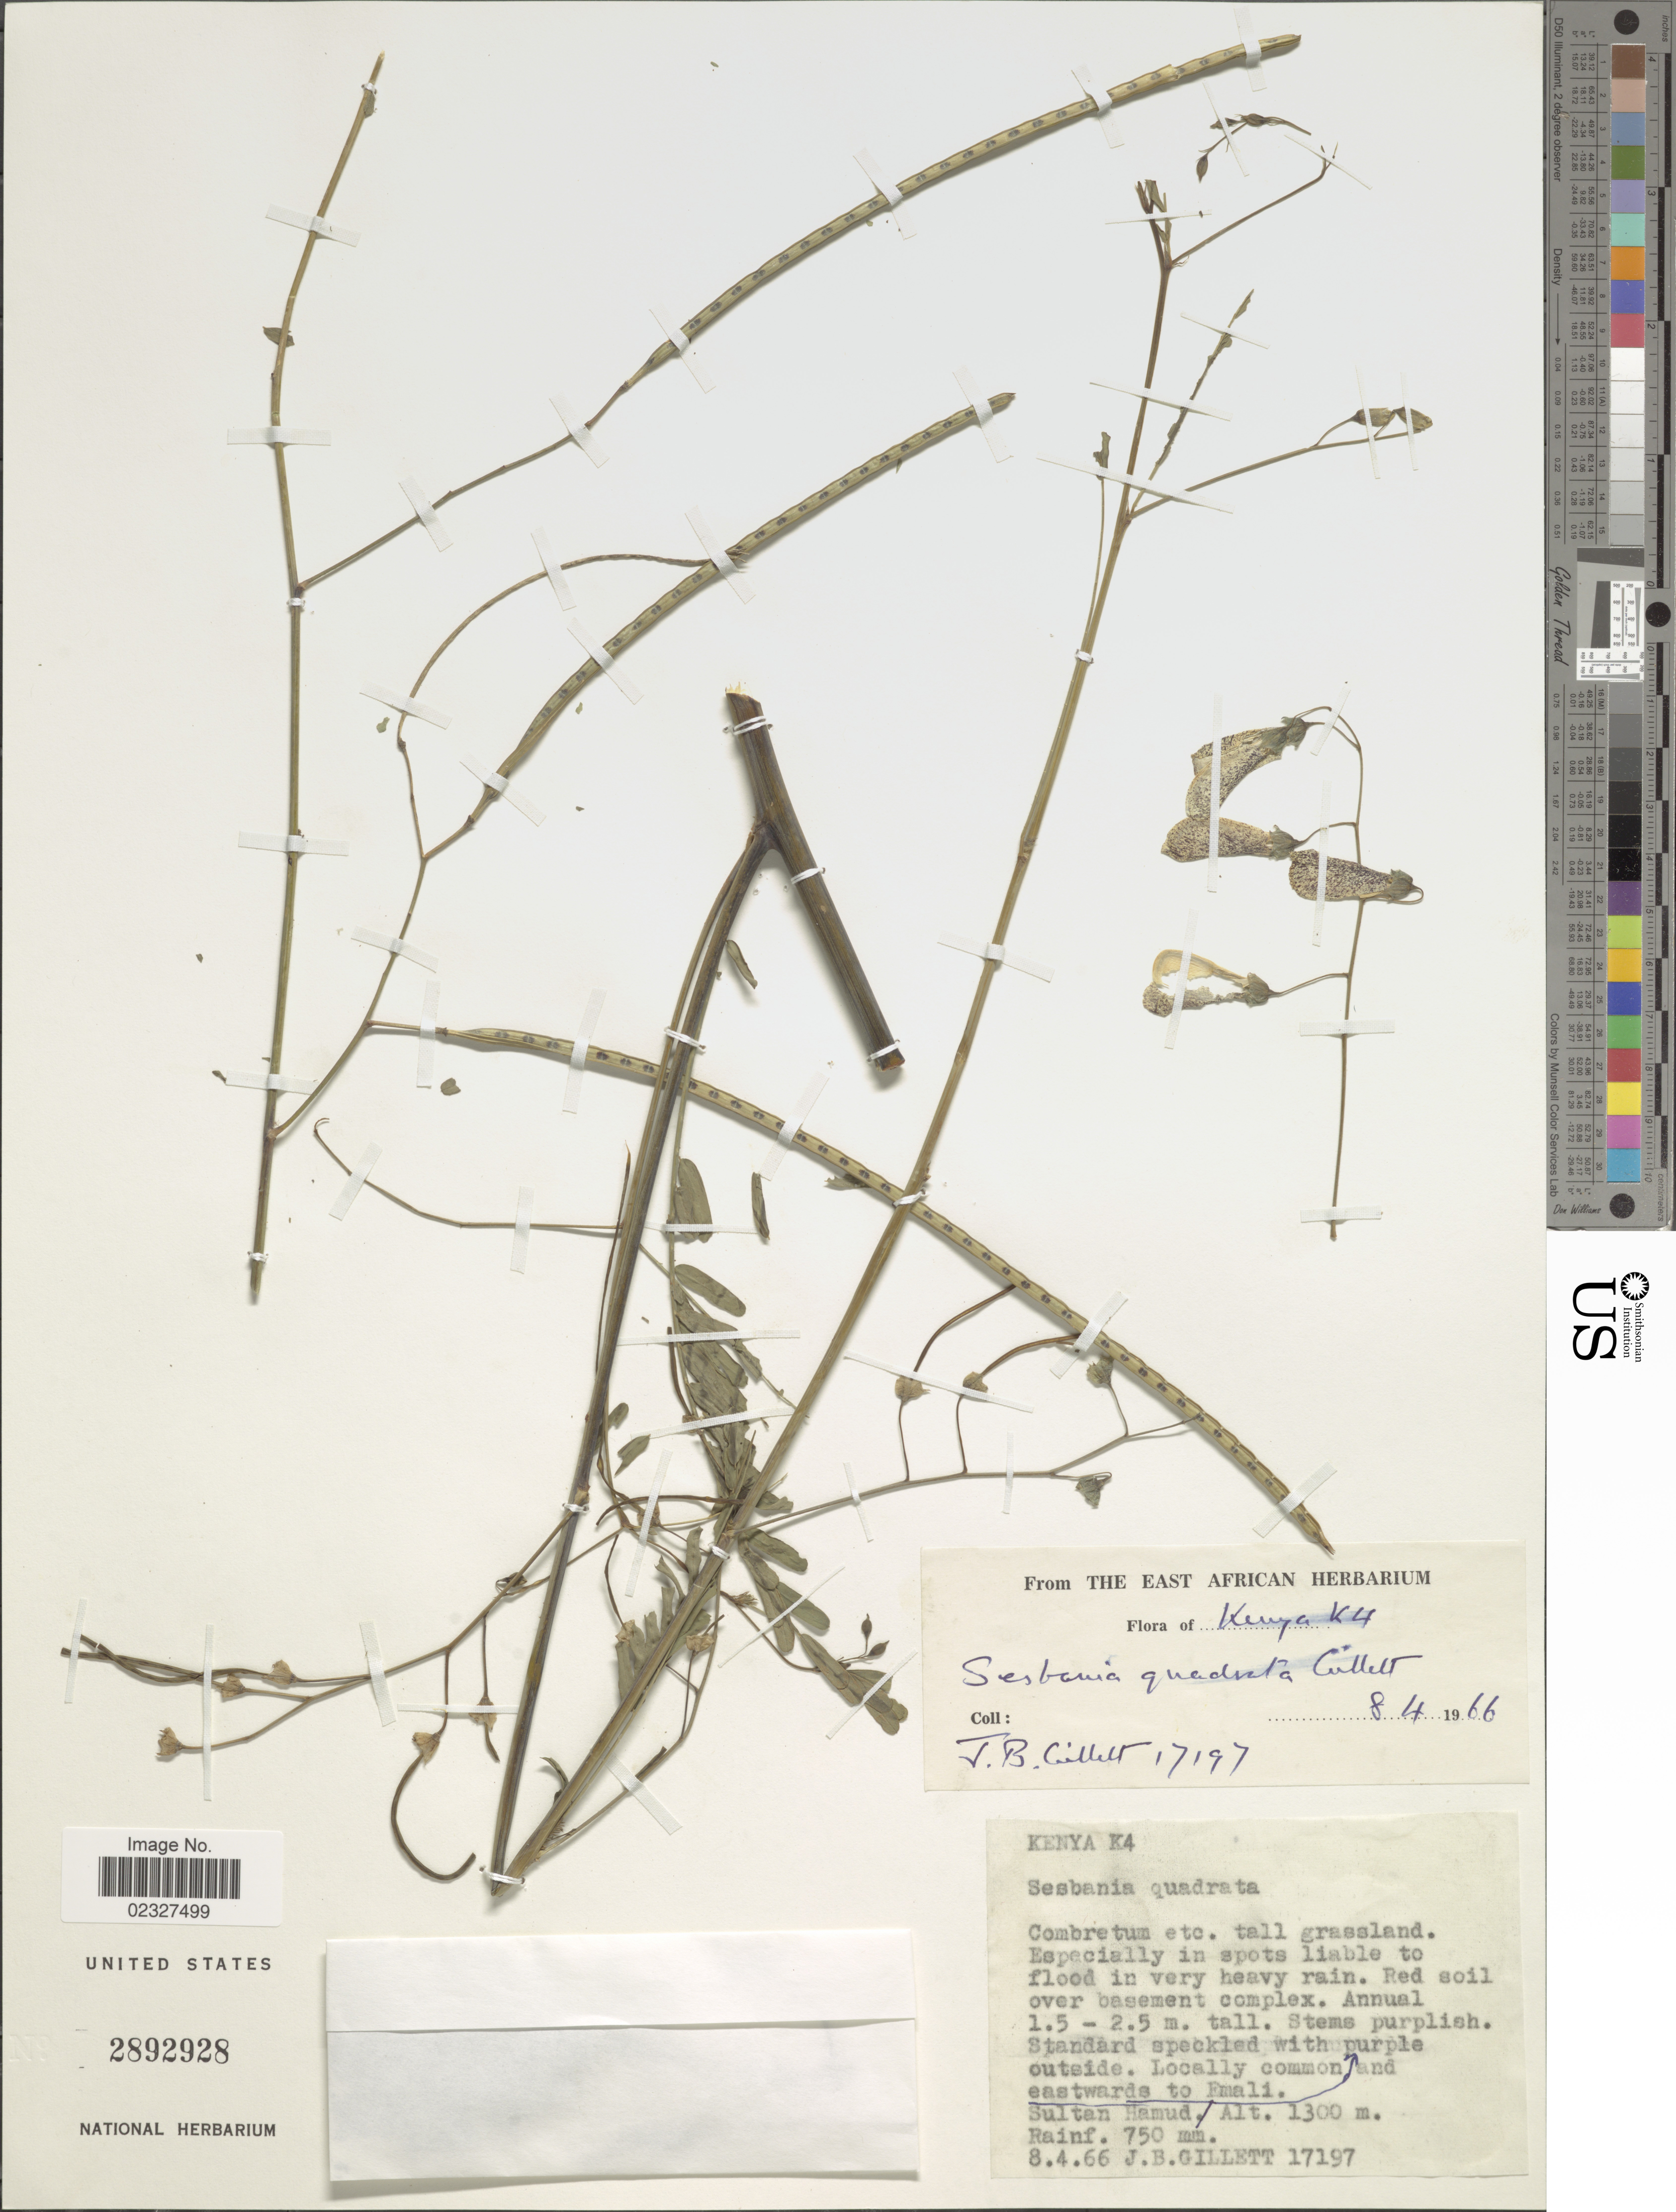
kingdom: Plantae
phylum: Tracheophyta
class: Magnoliopsida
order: Fabales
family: Fabaceae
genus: Sesbania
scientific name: Sesbania quadrata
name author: J.B. Gillett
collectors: J. B. Gillett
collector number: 17197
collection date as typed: Transcribed d/m/y: 8/4/66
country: Kenya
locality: Keanya K4, tall grassland, locally common and eastwards to Emali, Suktan Hamud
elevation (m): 1300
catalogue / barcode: US 2892928